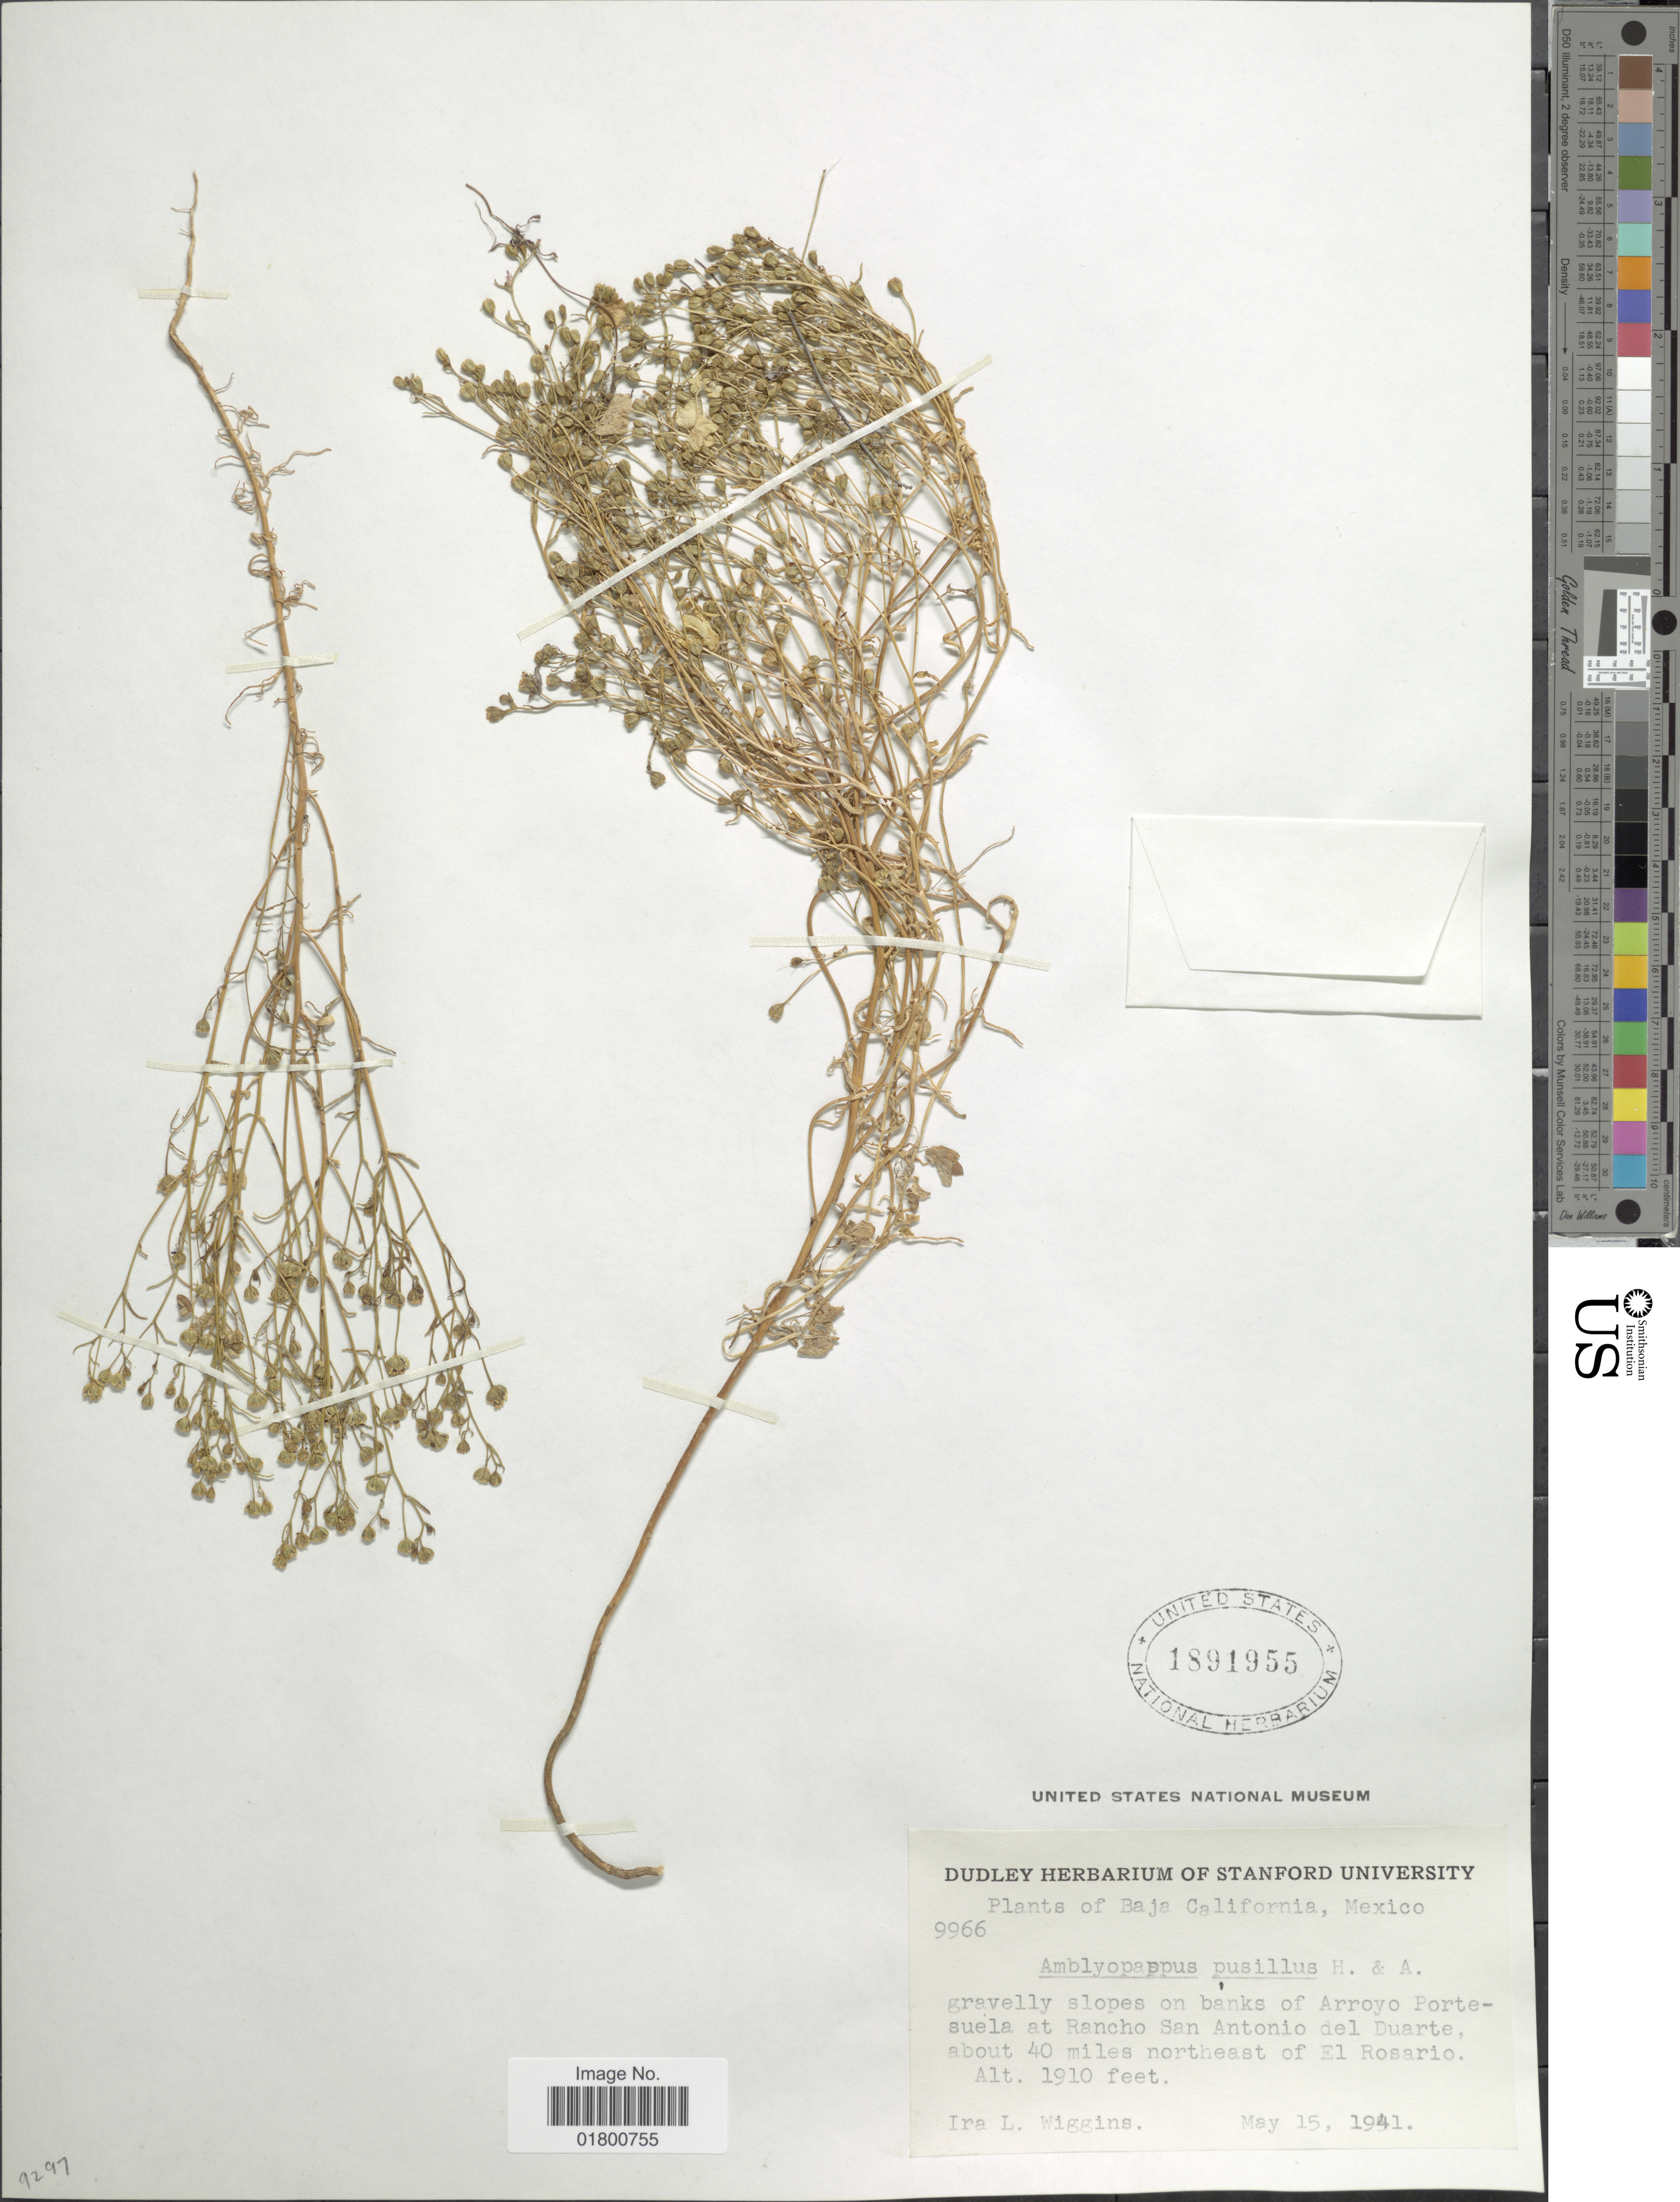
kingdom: Plantae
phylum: Tracheophyta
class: Magnoliopsida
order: Asterales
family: Asteraceae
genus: Amblyopappus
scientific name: Amblyopappus pusillus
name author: Hook. & Arn.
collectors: I. L. Wiggins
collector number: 9966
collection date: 1941-05-15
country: Mexico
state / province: Baja California Sur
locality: Baja California, Mexico, Gravelly slopes on banks of Arroyo Portesuela at Rancho San Antonio del Duarte, about 40 miles northeast of El Rosario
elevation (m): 582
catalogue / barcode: US 1891955